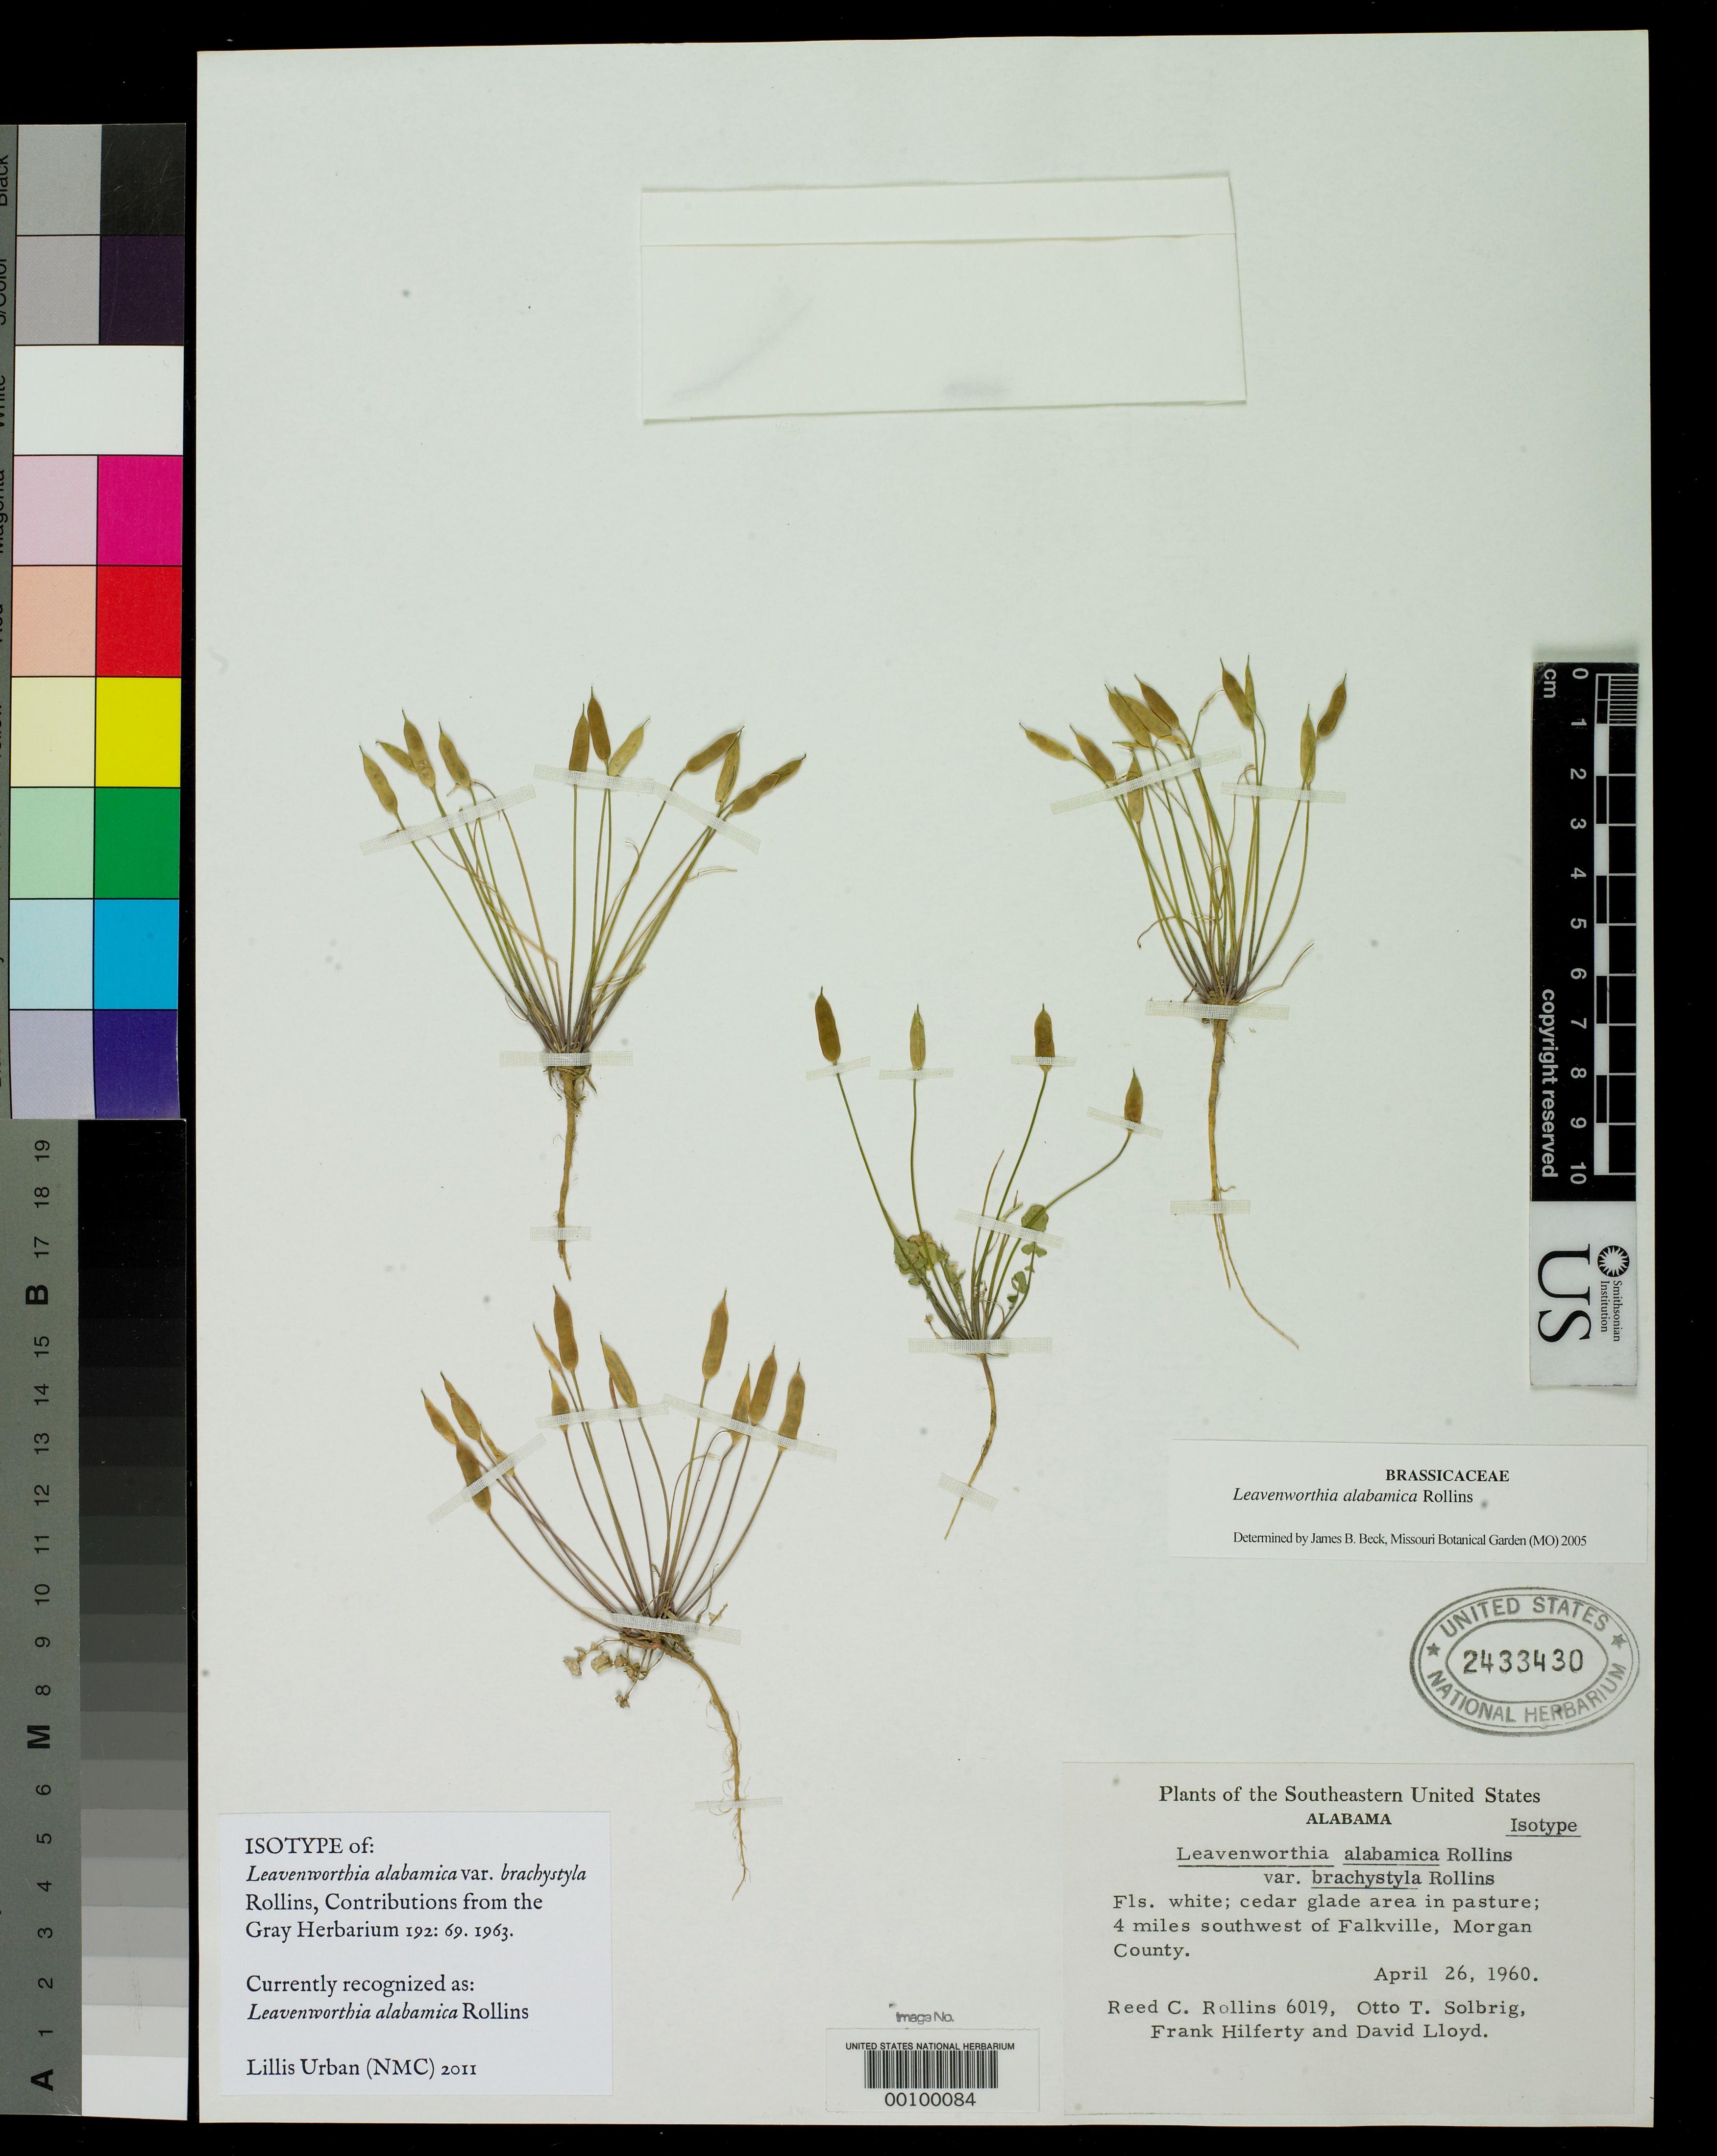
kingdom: Plantae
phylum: Tracheophyta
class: Magnoliopsida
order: Brassicales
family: Brassicaceae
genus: Leavenworthia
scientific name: Leavenworthia alabamica var. brachystyla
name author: Rollins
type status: Isotype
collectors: R. C. Rollins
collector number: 6019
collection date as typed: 26 Apr 1960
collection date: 1960-04-26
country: United States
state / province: Alabama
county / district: Morgan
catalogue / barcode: US 2433430